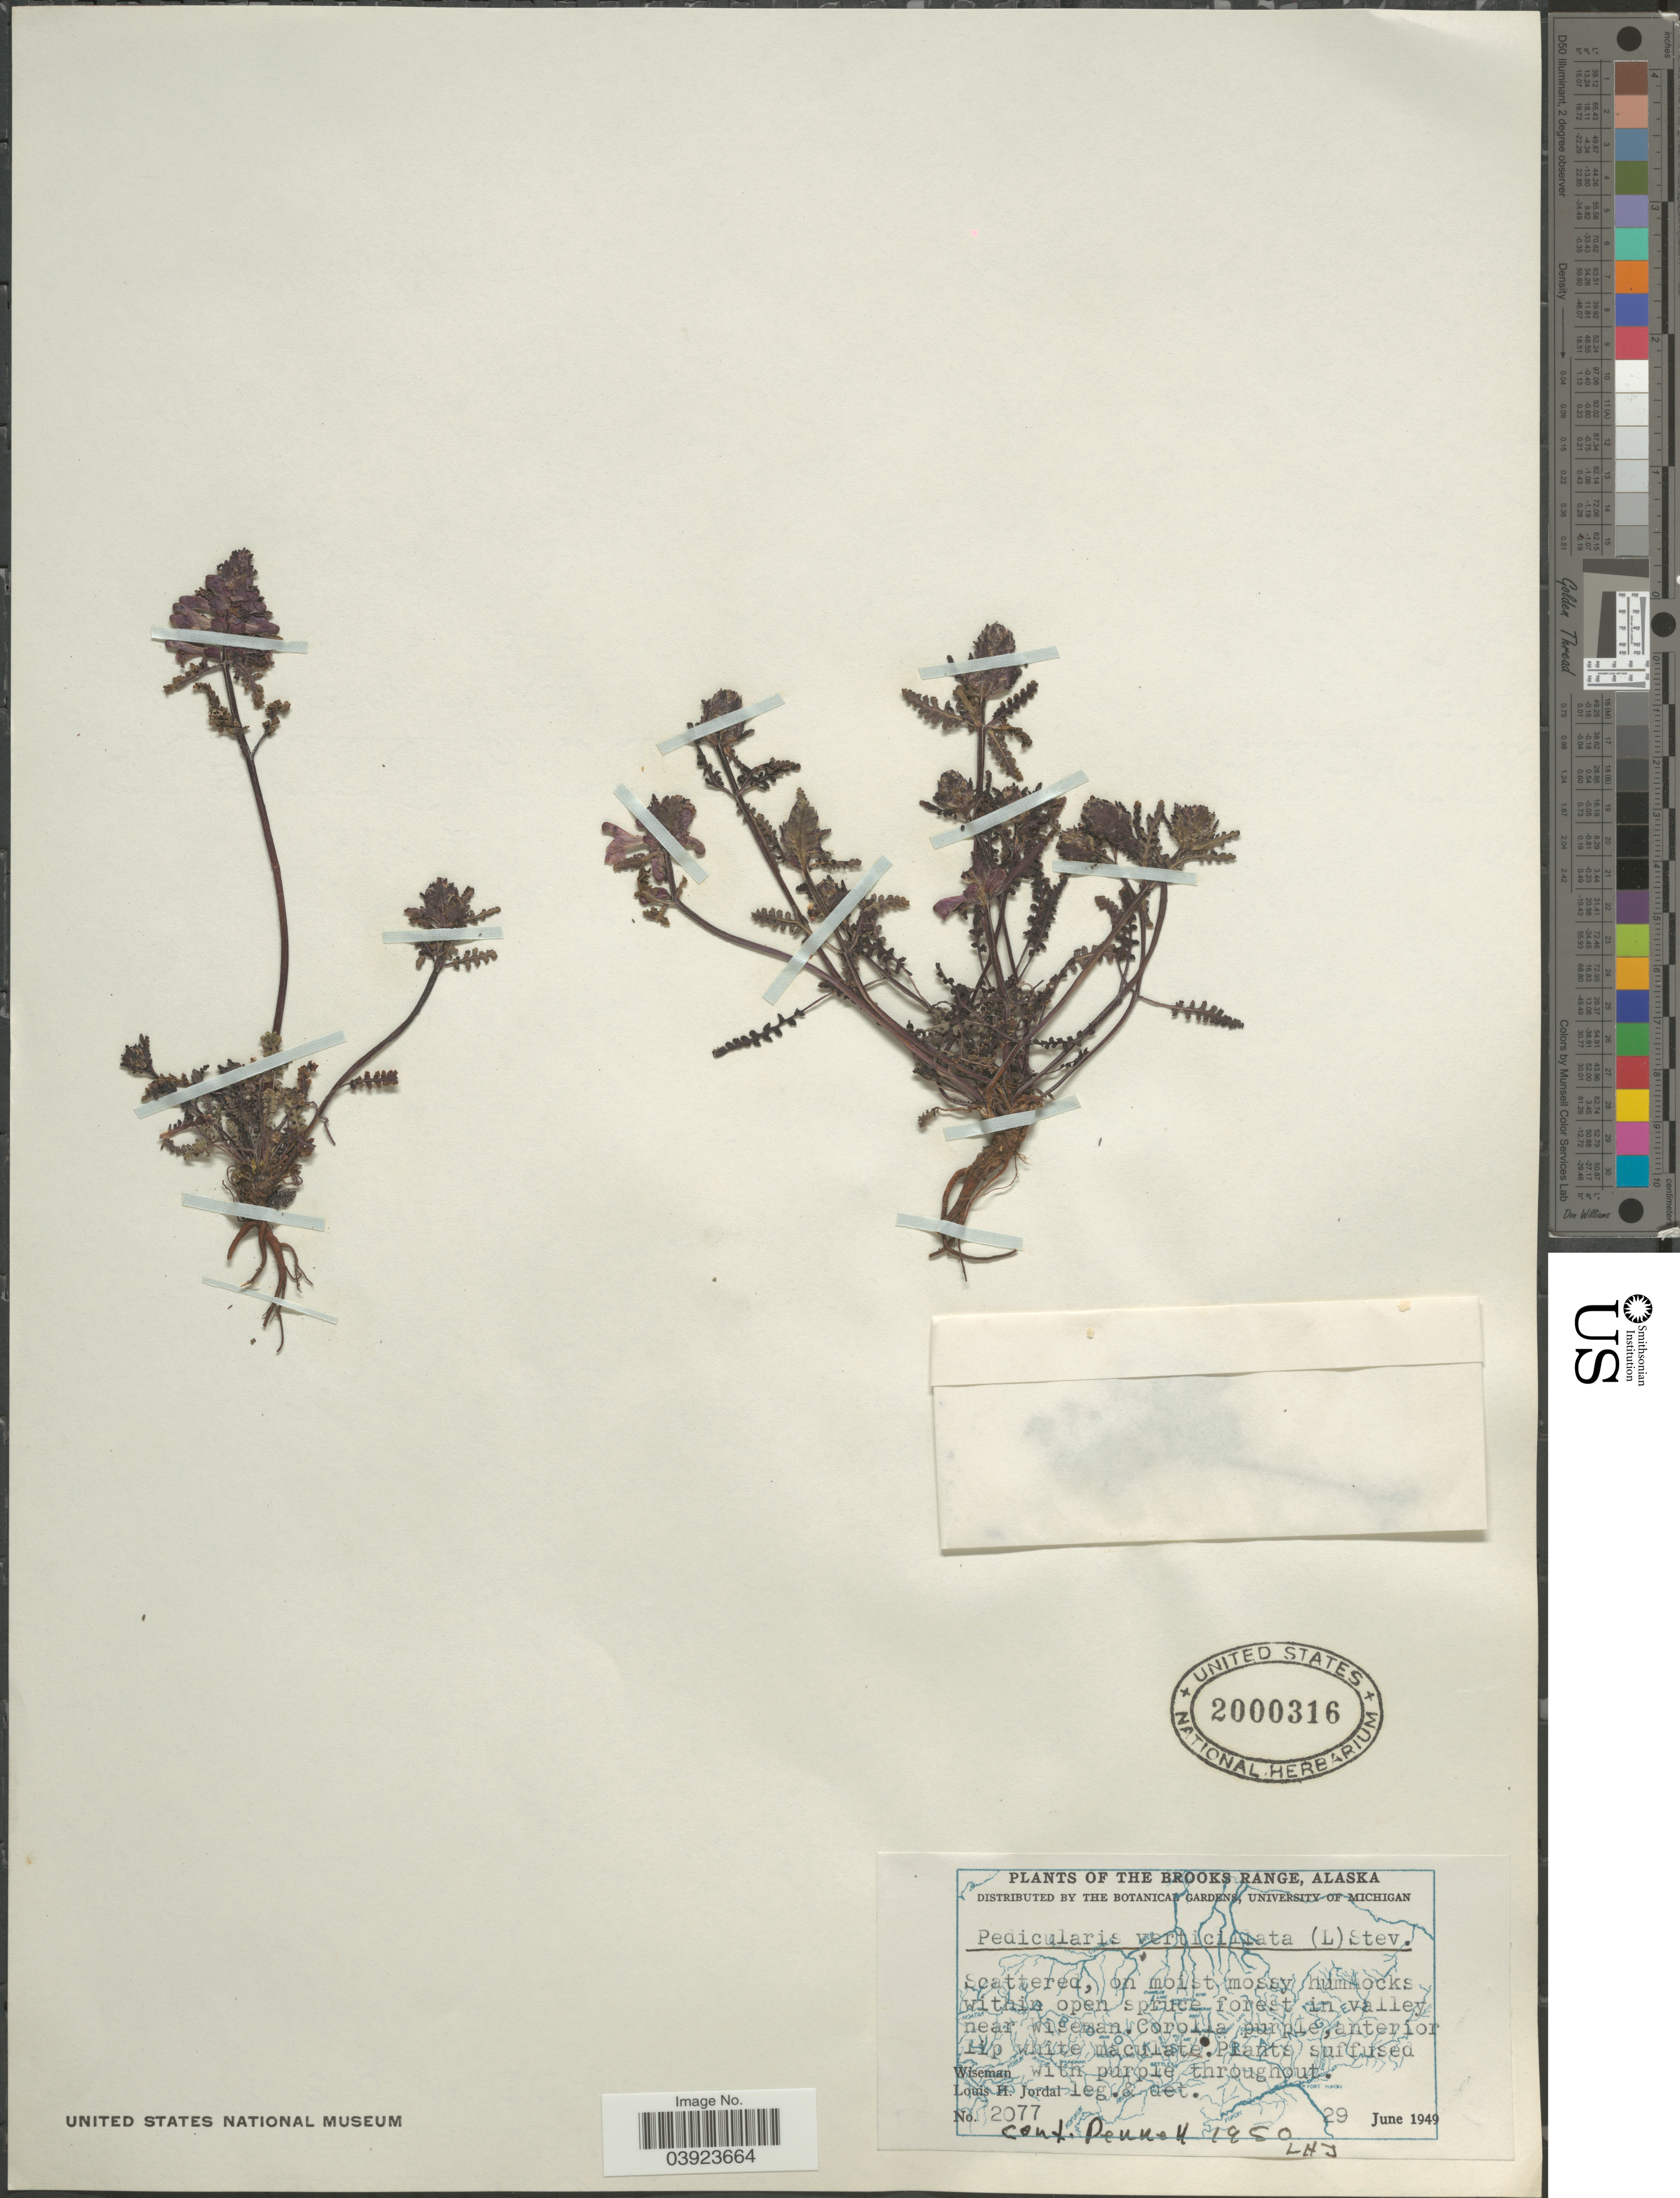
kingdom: Plantae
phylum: Tracheophyta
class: Magnoliopsida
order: Lamiales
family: Orobanchaceae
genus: Pedicularis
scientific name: Pedicularis verticillata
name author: L.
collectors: L. Jordal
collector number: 2077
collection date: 1949-06-29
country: United States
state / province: Alaska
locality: Brooks Range. On moist mossy hummocks within open spruce forest in valley near Wiseman. Wiseman.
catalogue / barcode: US 2000316